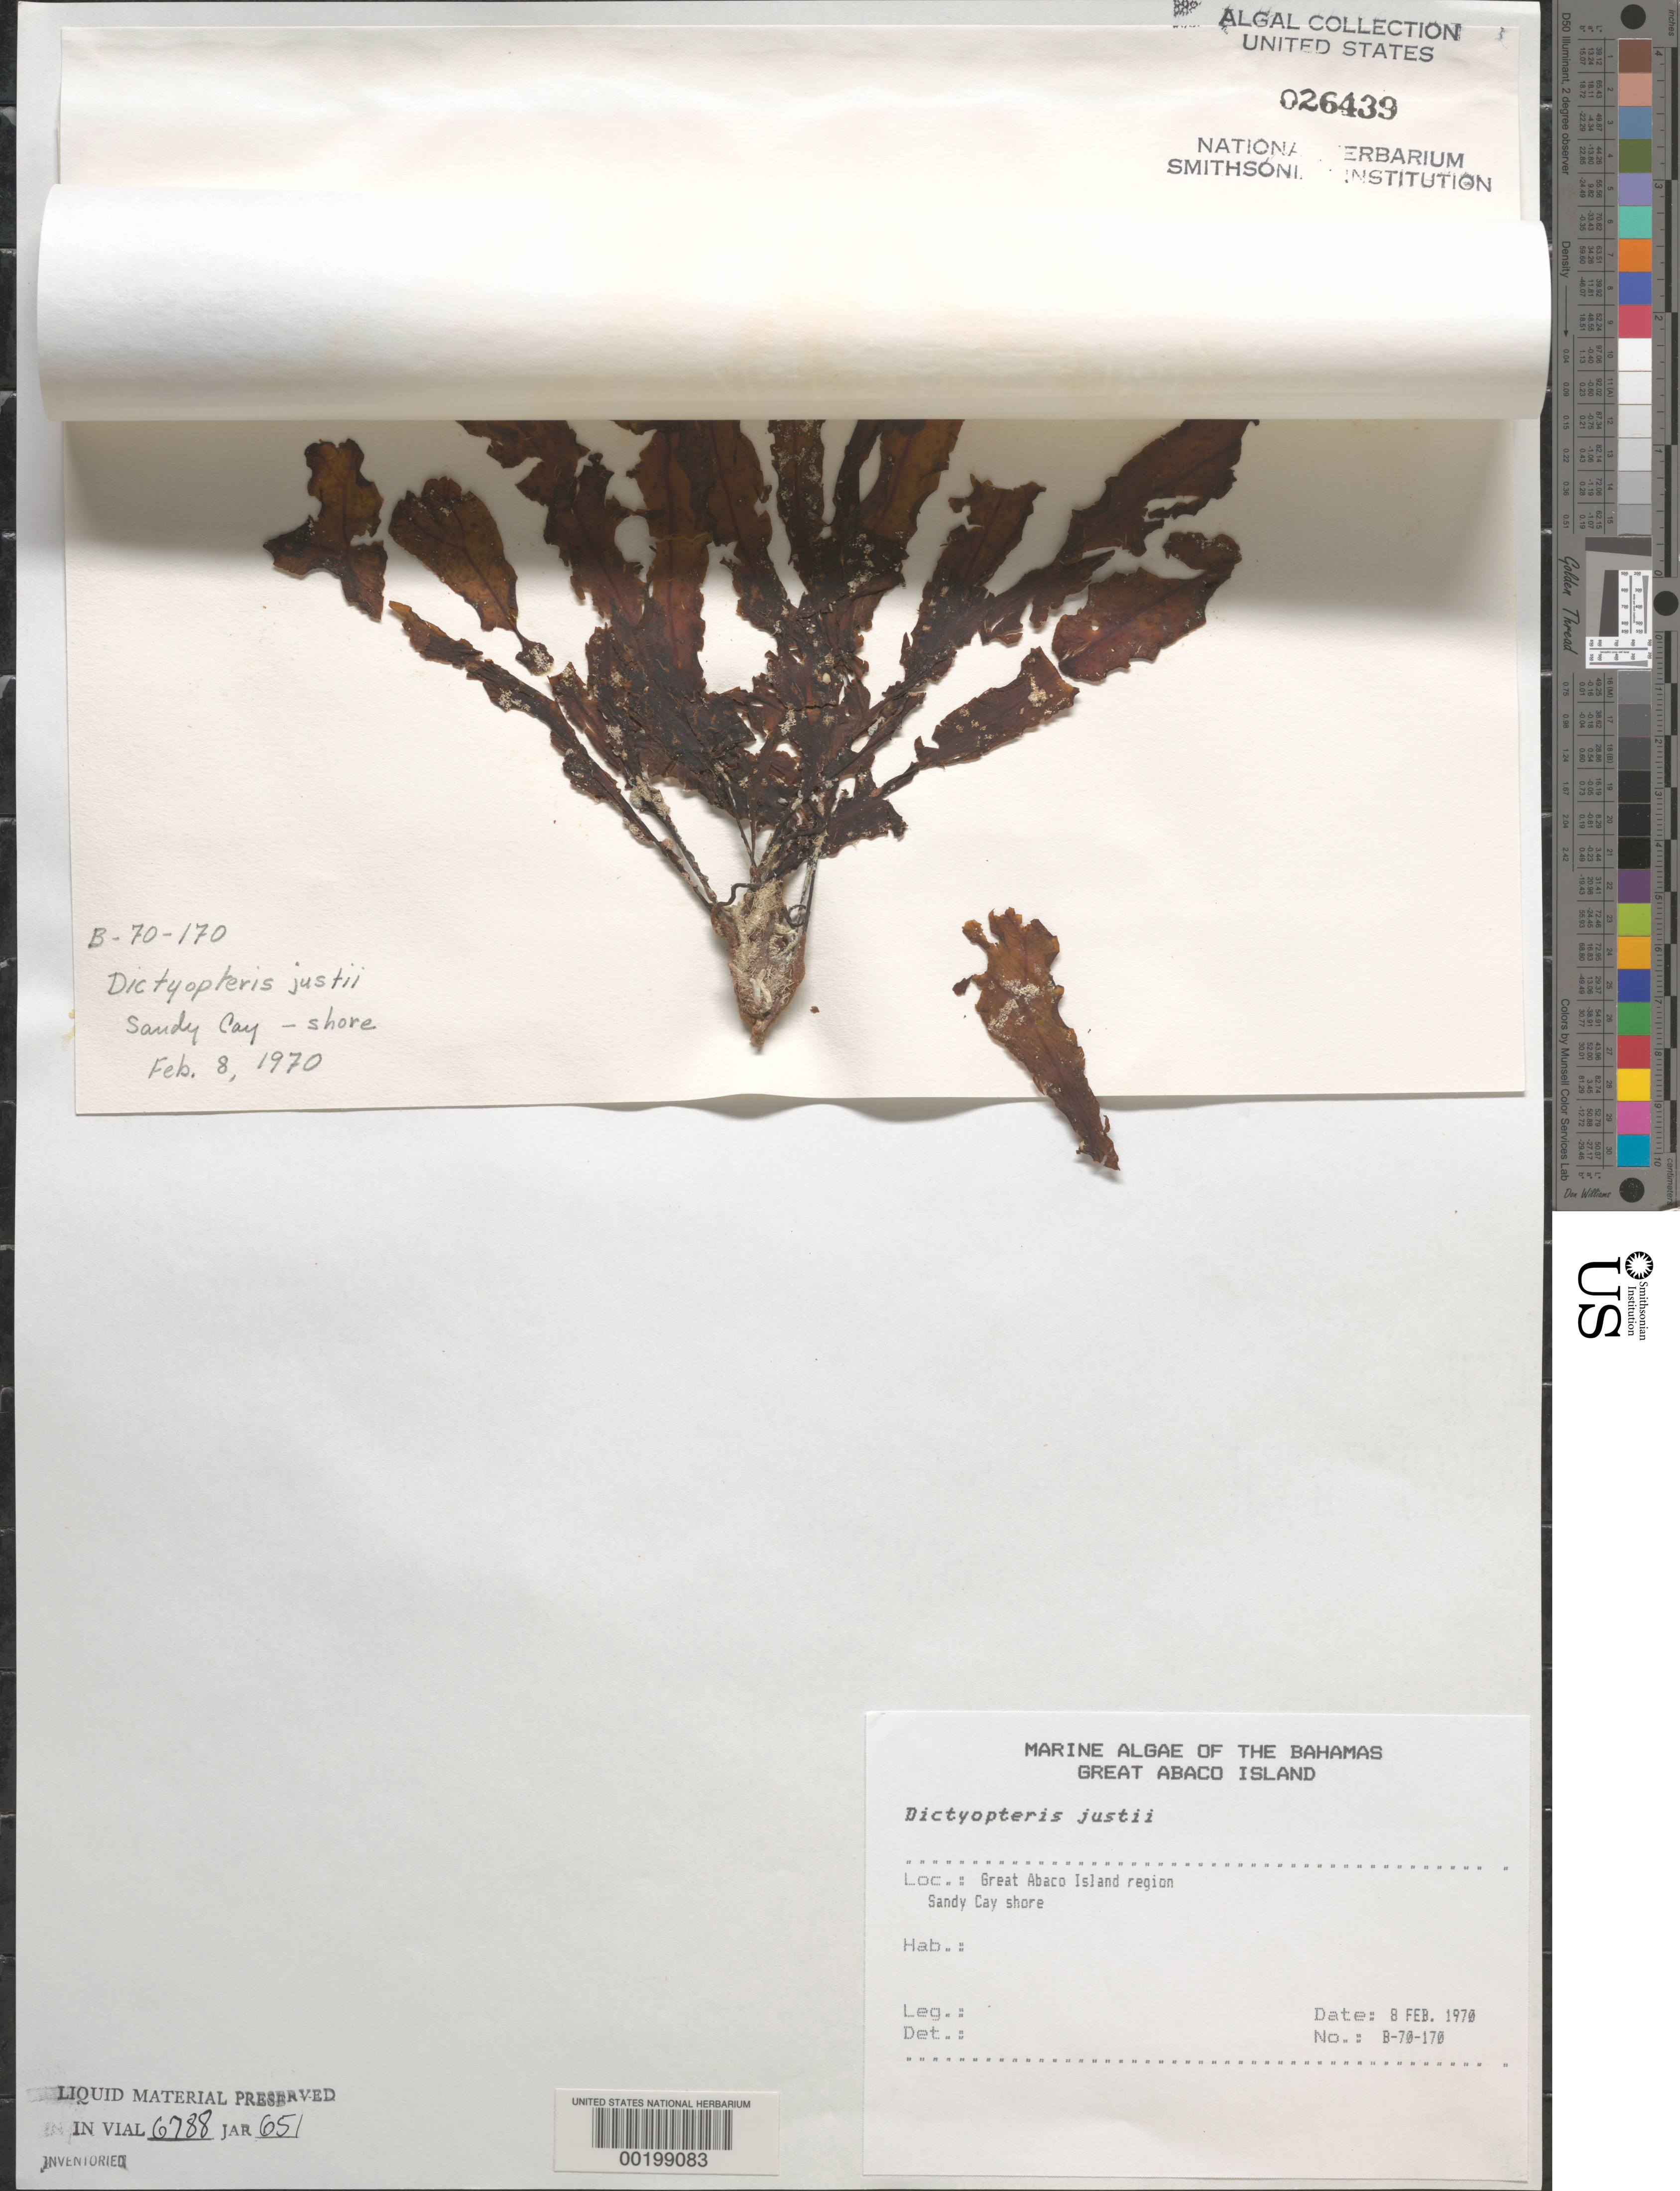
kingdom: Chromista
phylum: Ochrophyta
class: Phaeophyceae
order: Dictyotales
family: Dictyotaceae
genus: Dictyopteris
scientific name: Dictyopteris justii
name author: J.V.Lamouroux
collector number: B-70-170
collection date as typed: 08 Feb 1970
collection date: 1970-02-08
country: Bahamas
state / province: Abaco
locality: Sandy cay, great abaco island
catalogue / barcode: US 26439